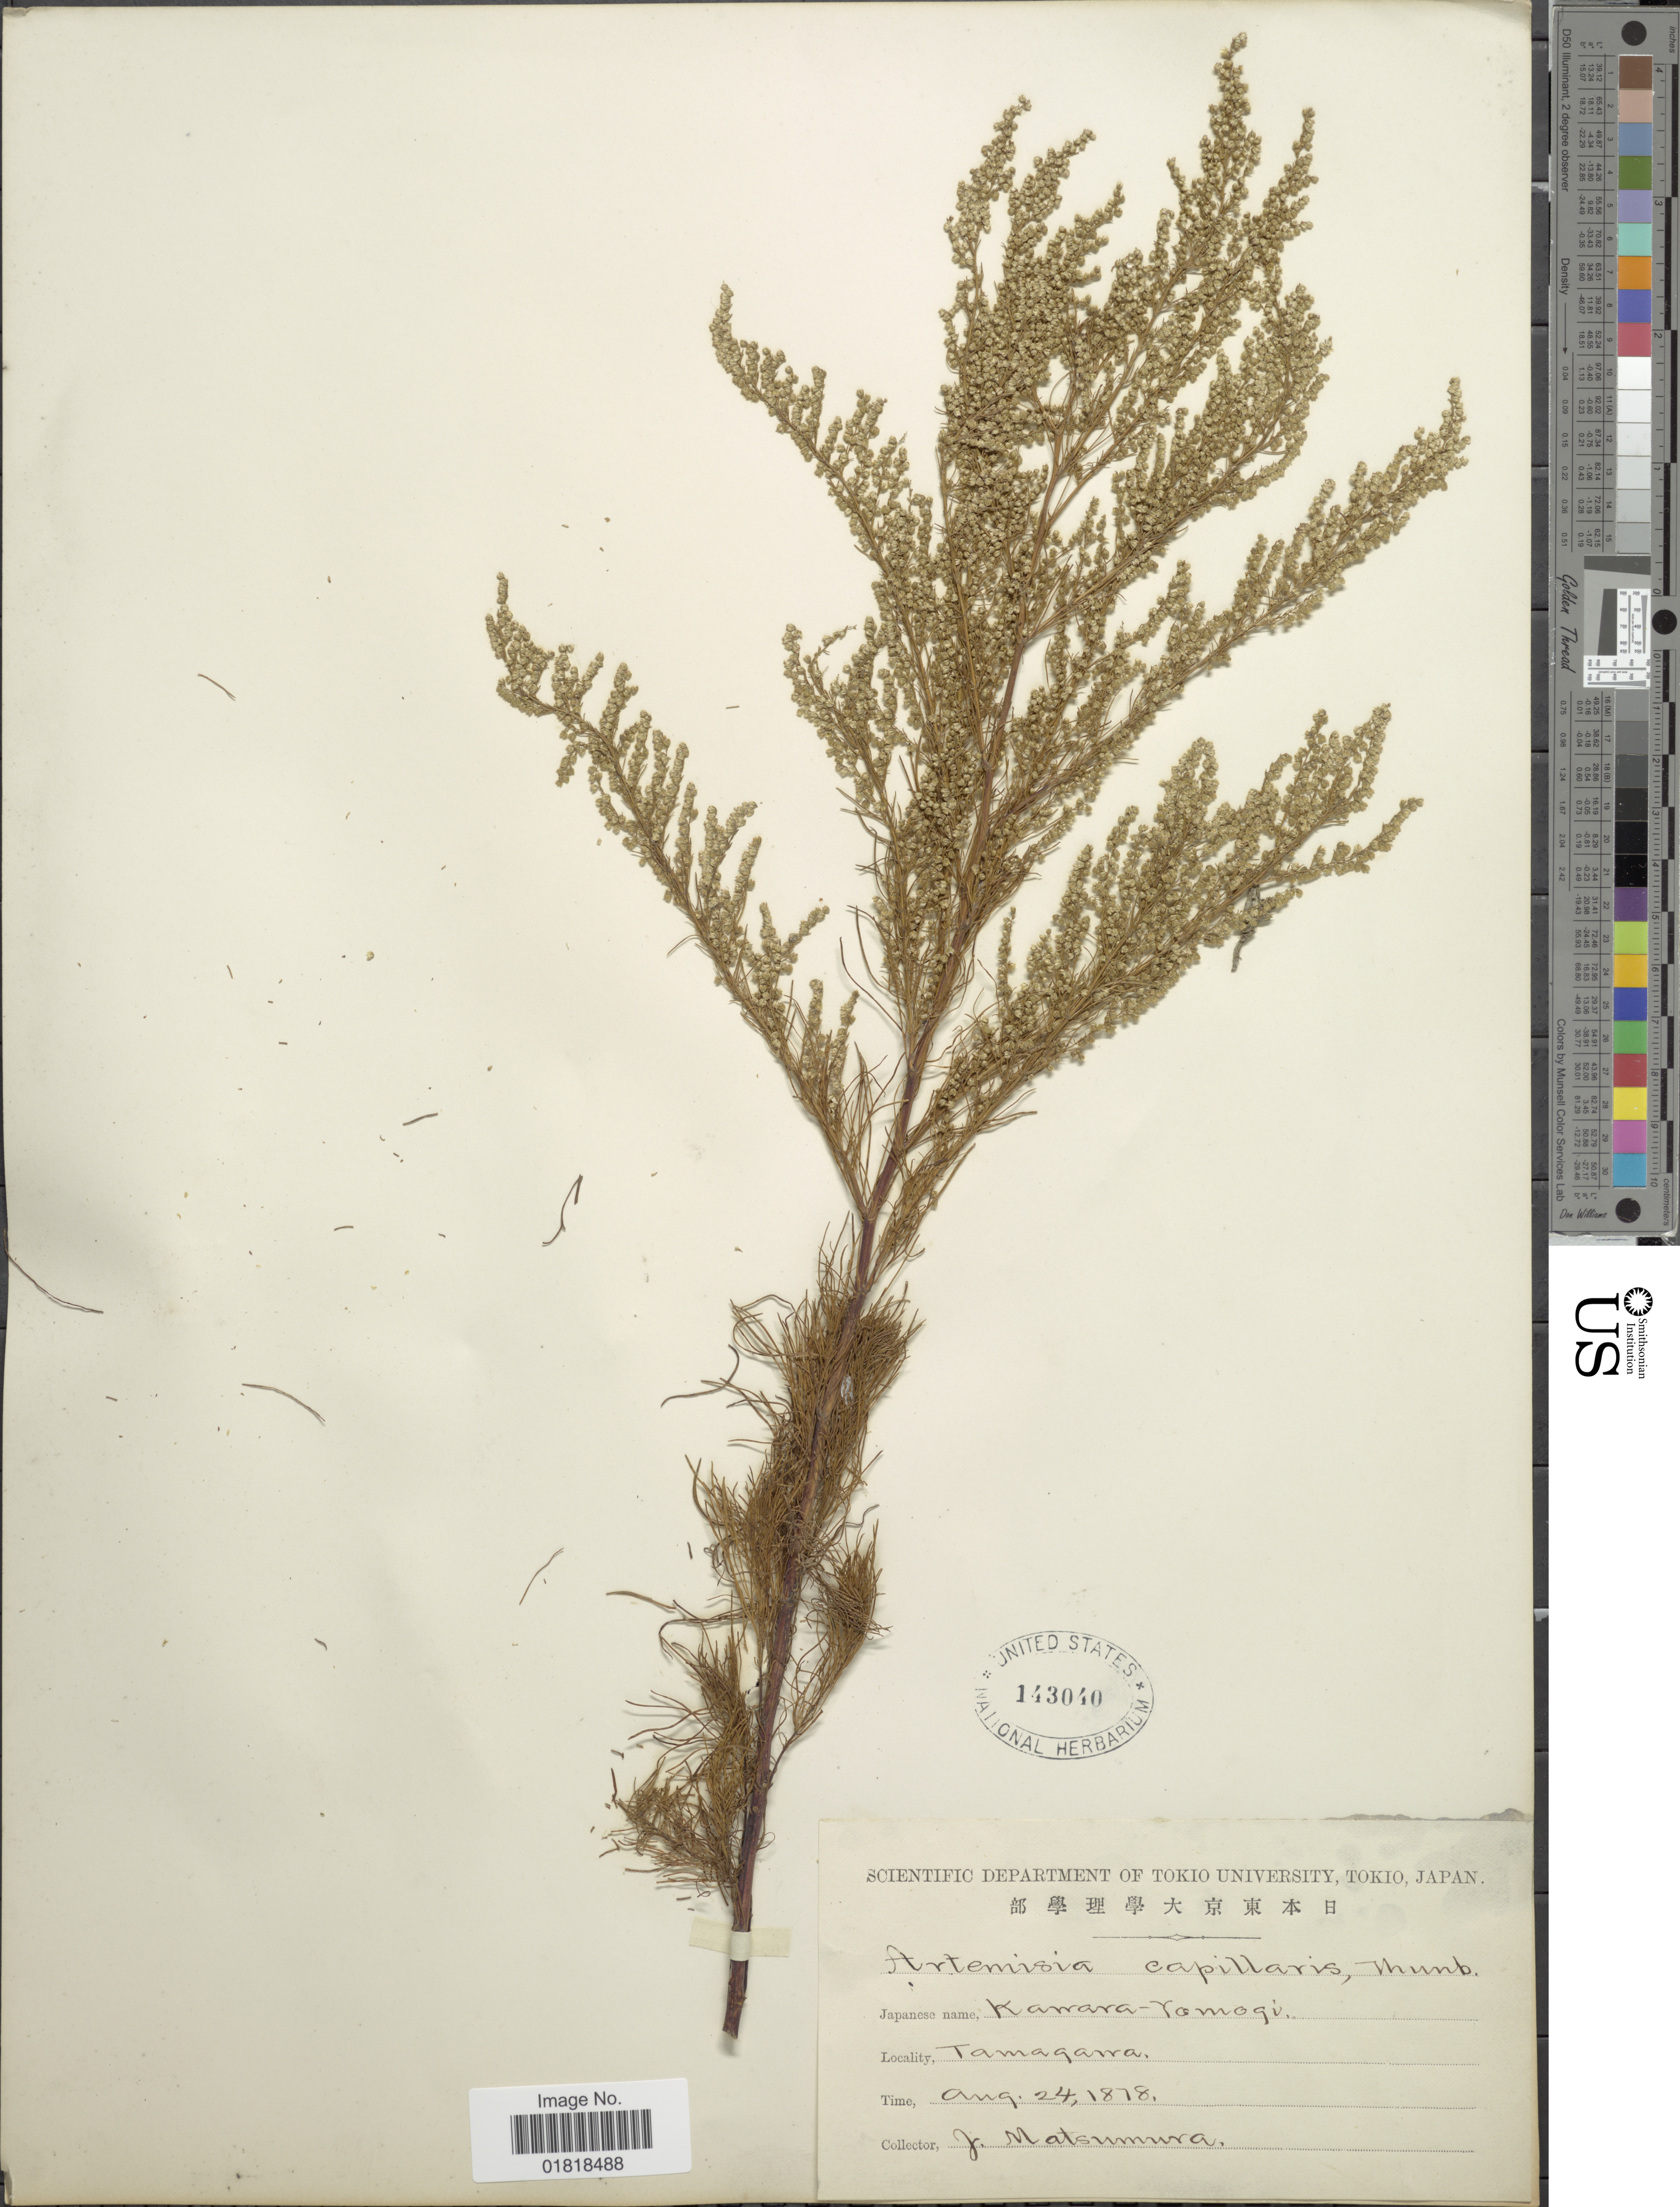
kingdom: Plantae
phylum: Tracheophyta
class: Magnoliopsida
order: Asterales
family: Asteraceae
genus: Artemisia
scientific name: Artemisia capillaris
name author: Thunb.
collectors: J. Matsumura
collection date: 1818-08-24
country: Japan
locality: Tamagawa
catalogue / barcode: US 143040